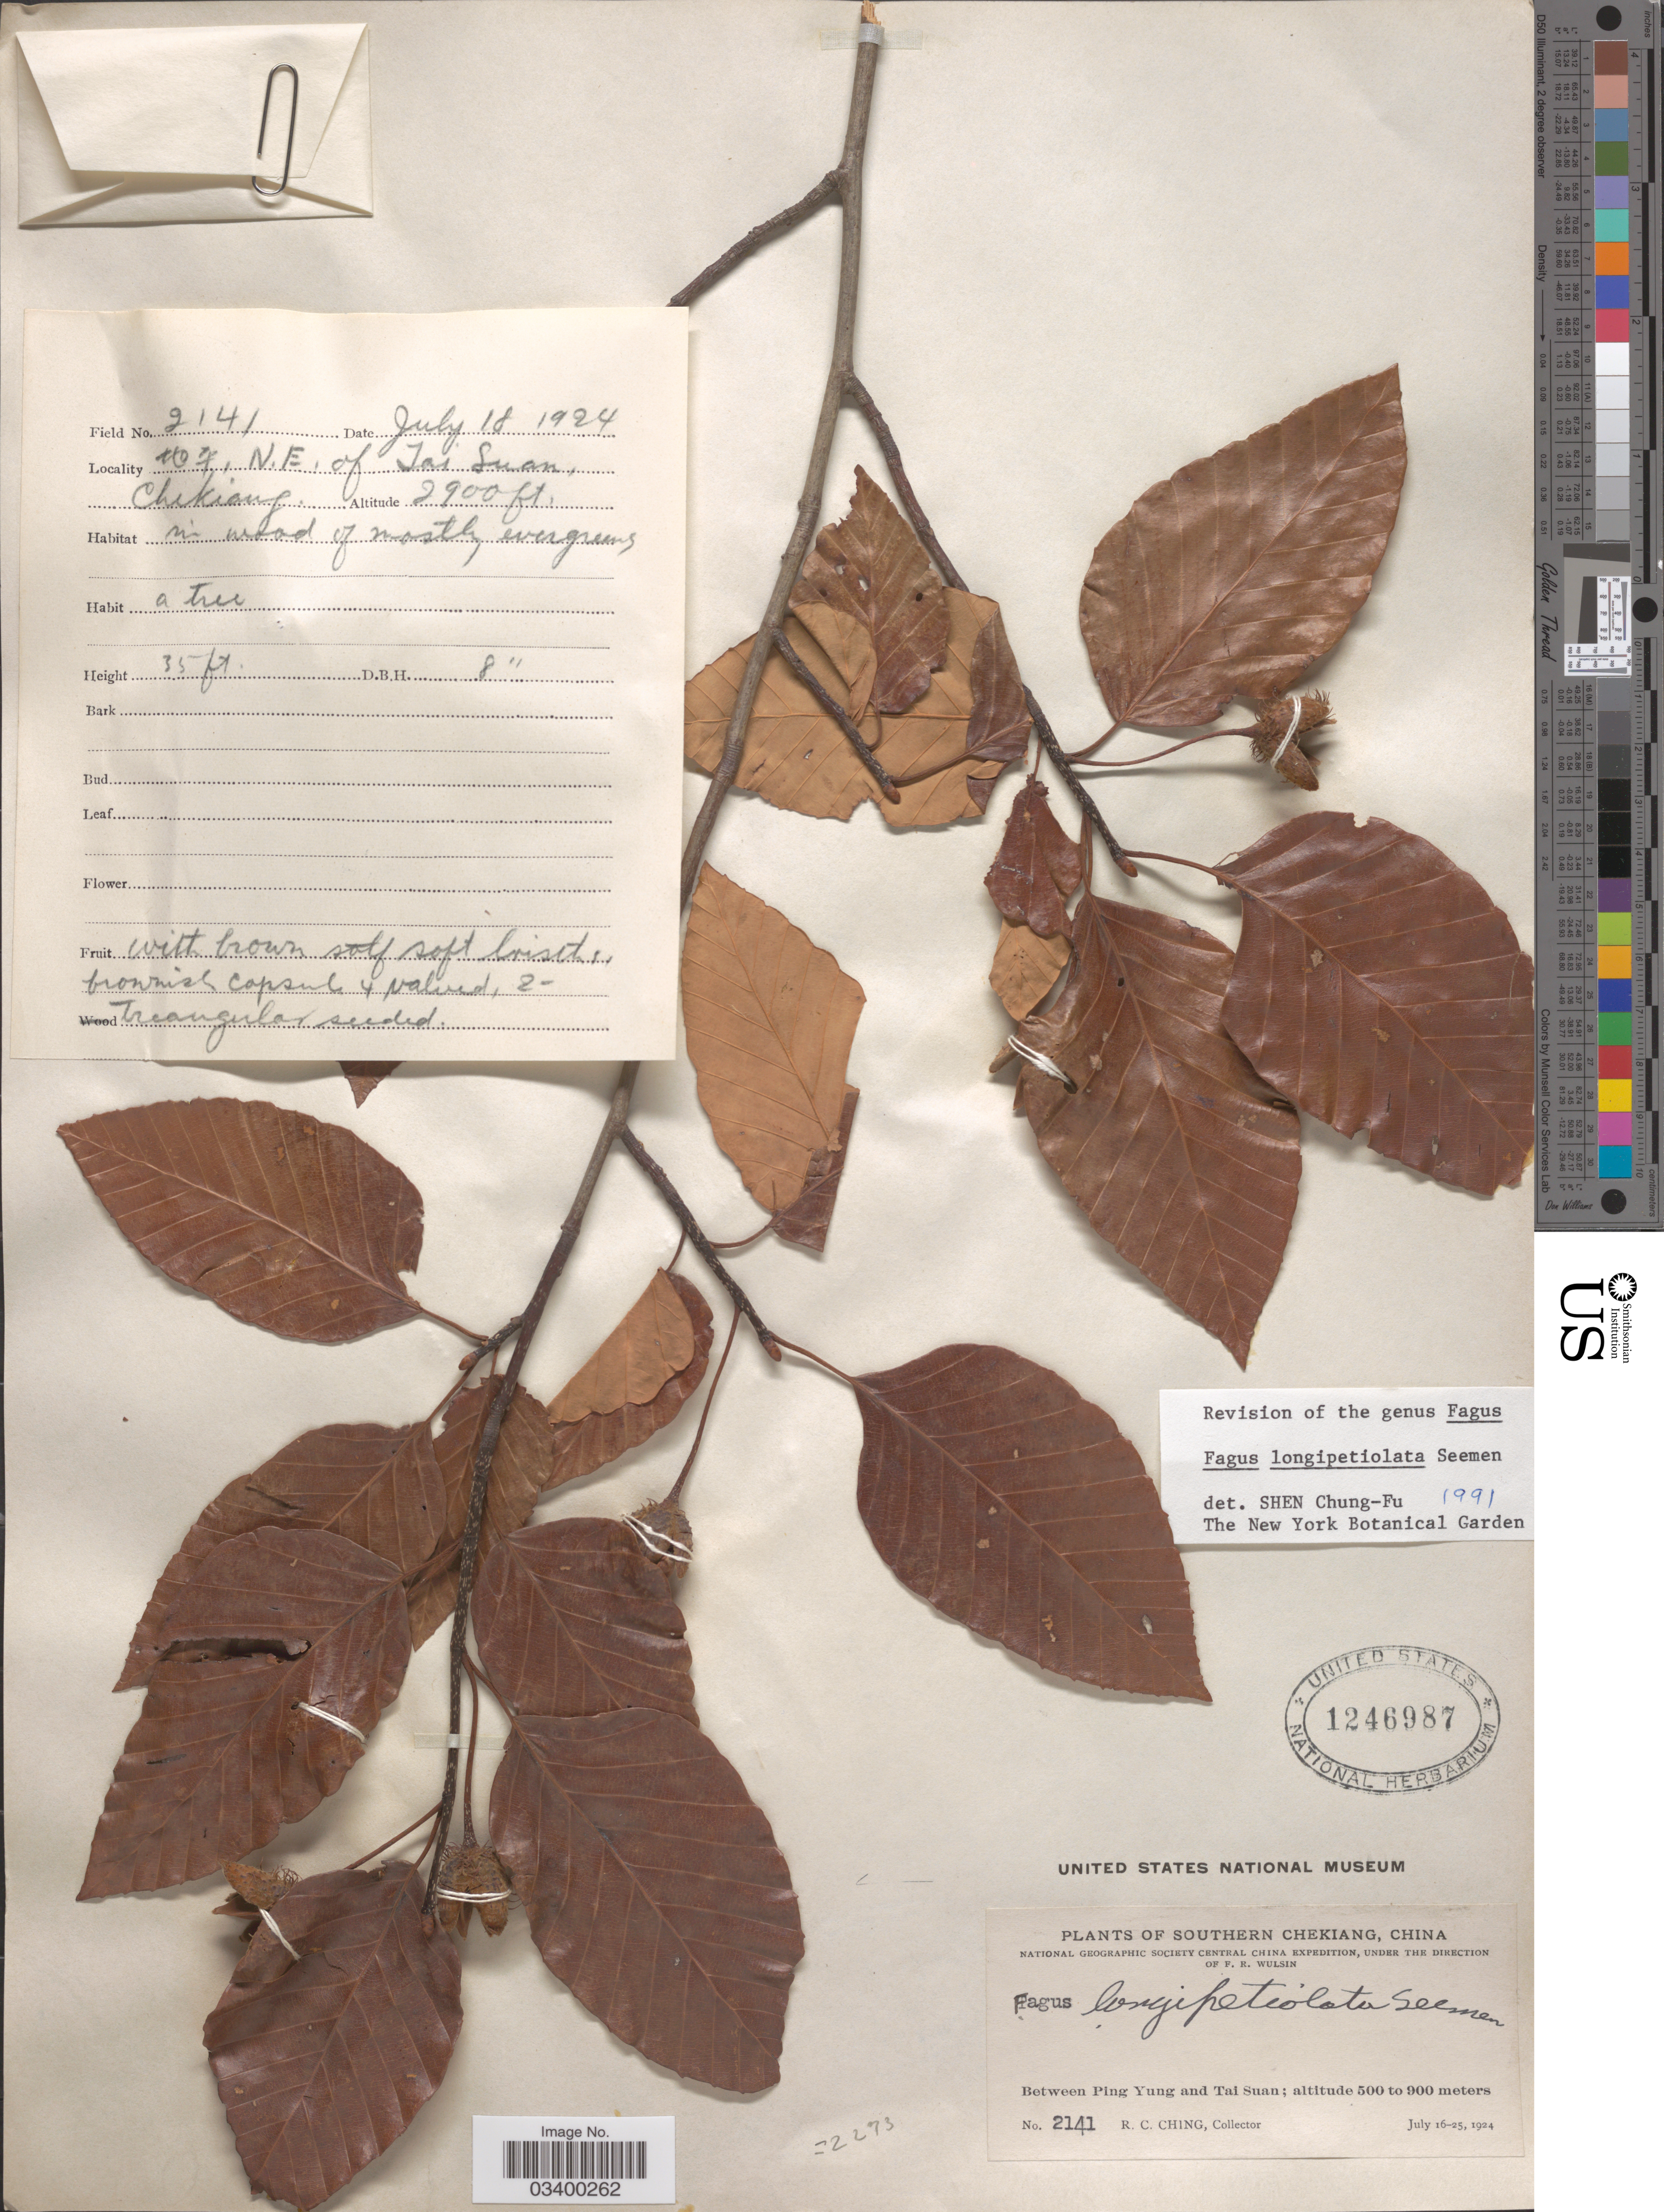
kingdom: Plantae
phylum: Tracheophyta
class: Magnoliopsida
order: Fagales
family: Fagaceae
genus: Fagus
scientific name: Fagus longipetiolata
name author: Seemen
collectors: R. C. Ching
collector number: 2141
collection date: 1924-07-18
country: China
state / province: Zhejiang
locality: Southern Chekiang. Between Ping Yung and Tai Suan. X, N. E. of Tai Suan.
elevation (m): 884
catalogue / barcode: US 1246987